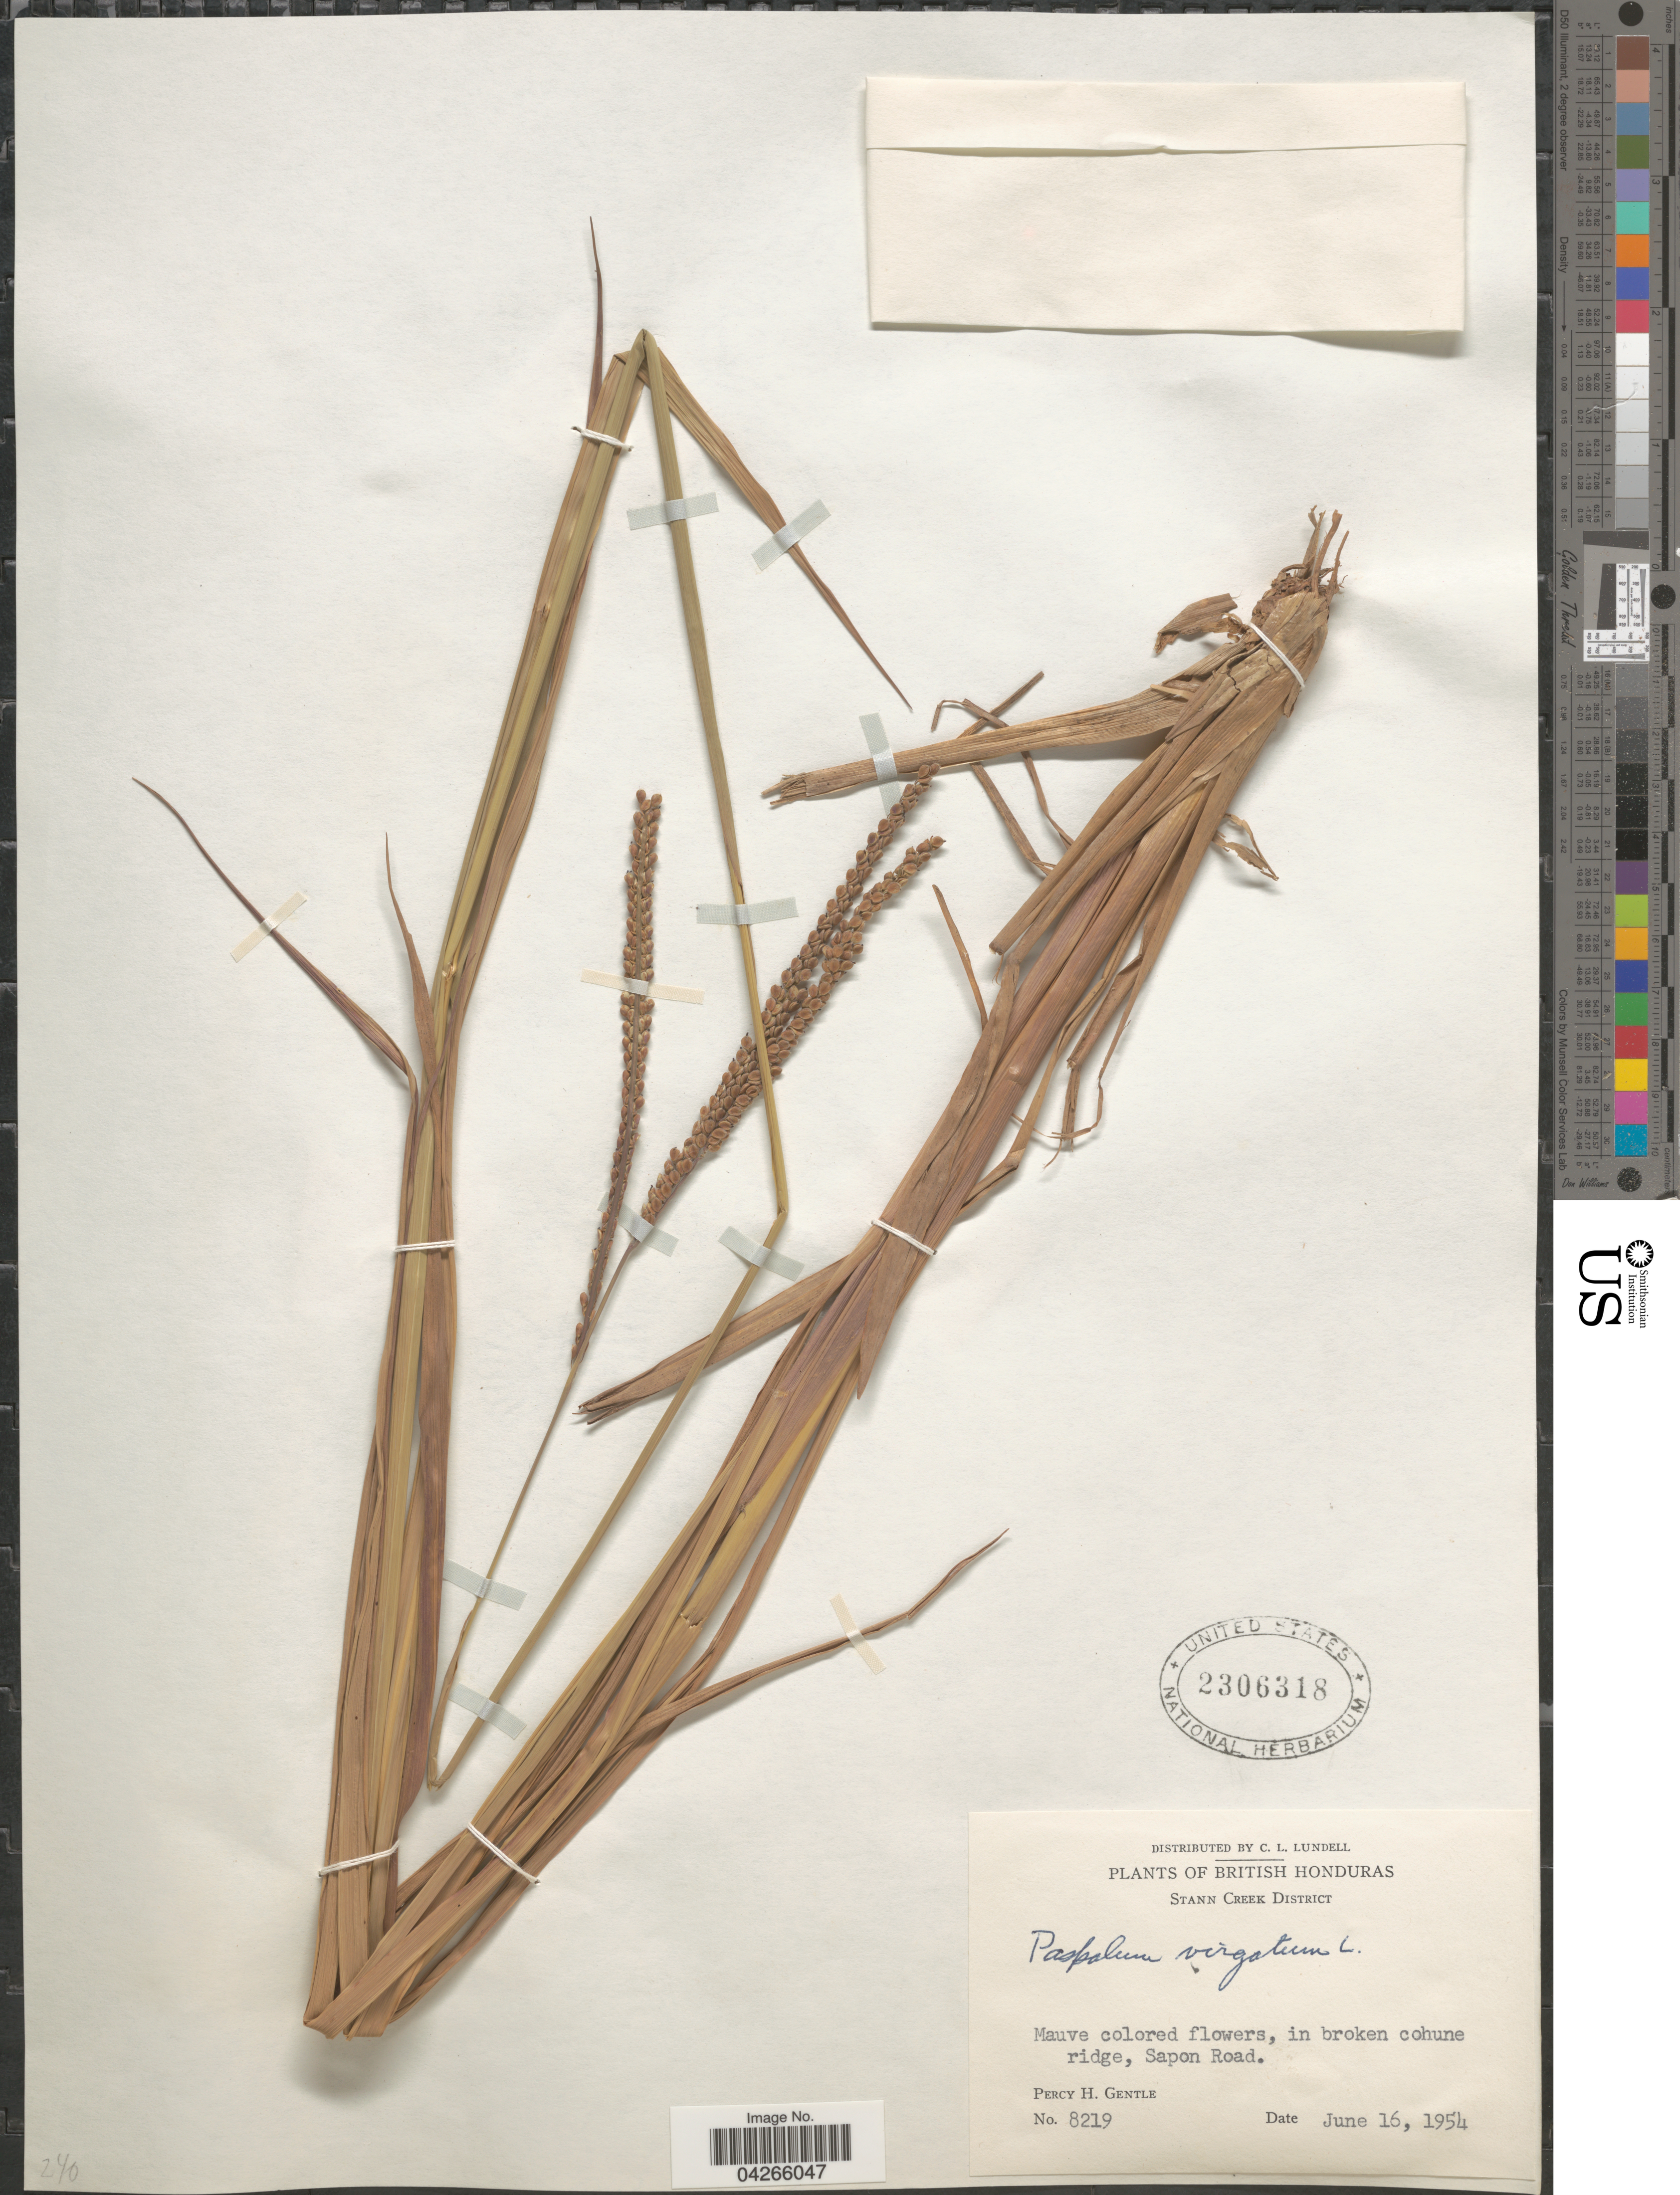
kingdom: Plantae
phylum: Tracheophyta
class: Liliopsida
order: Poales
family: Poaceae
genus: Paspalum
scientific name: Paspalum virgatum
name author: L.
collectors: P. H. Gentle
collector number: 8219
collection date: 1954-06-16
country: Belize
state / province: Stann Creek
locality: British Honduras. Stann Creek District. In broken cohune ridge, Sapon Road.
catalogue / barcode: US 2306318